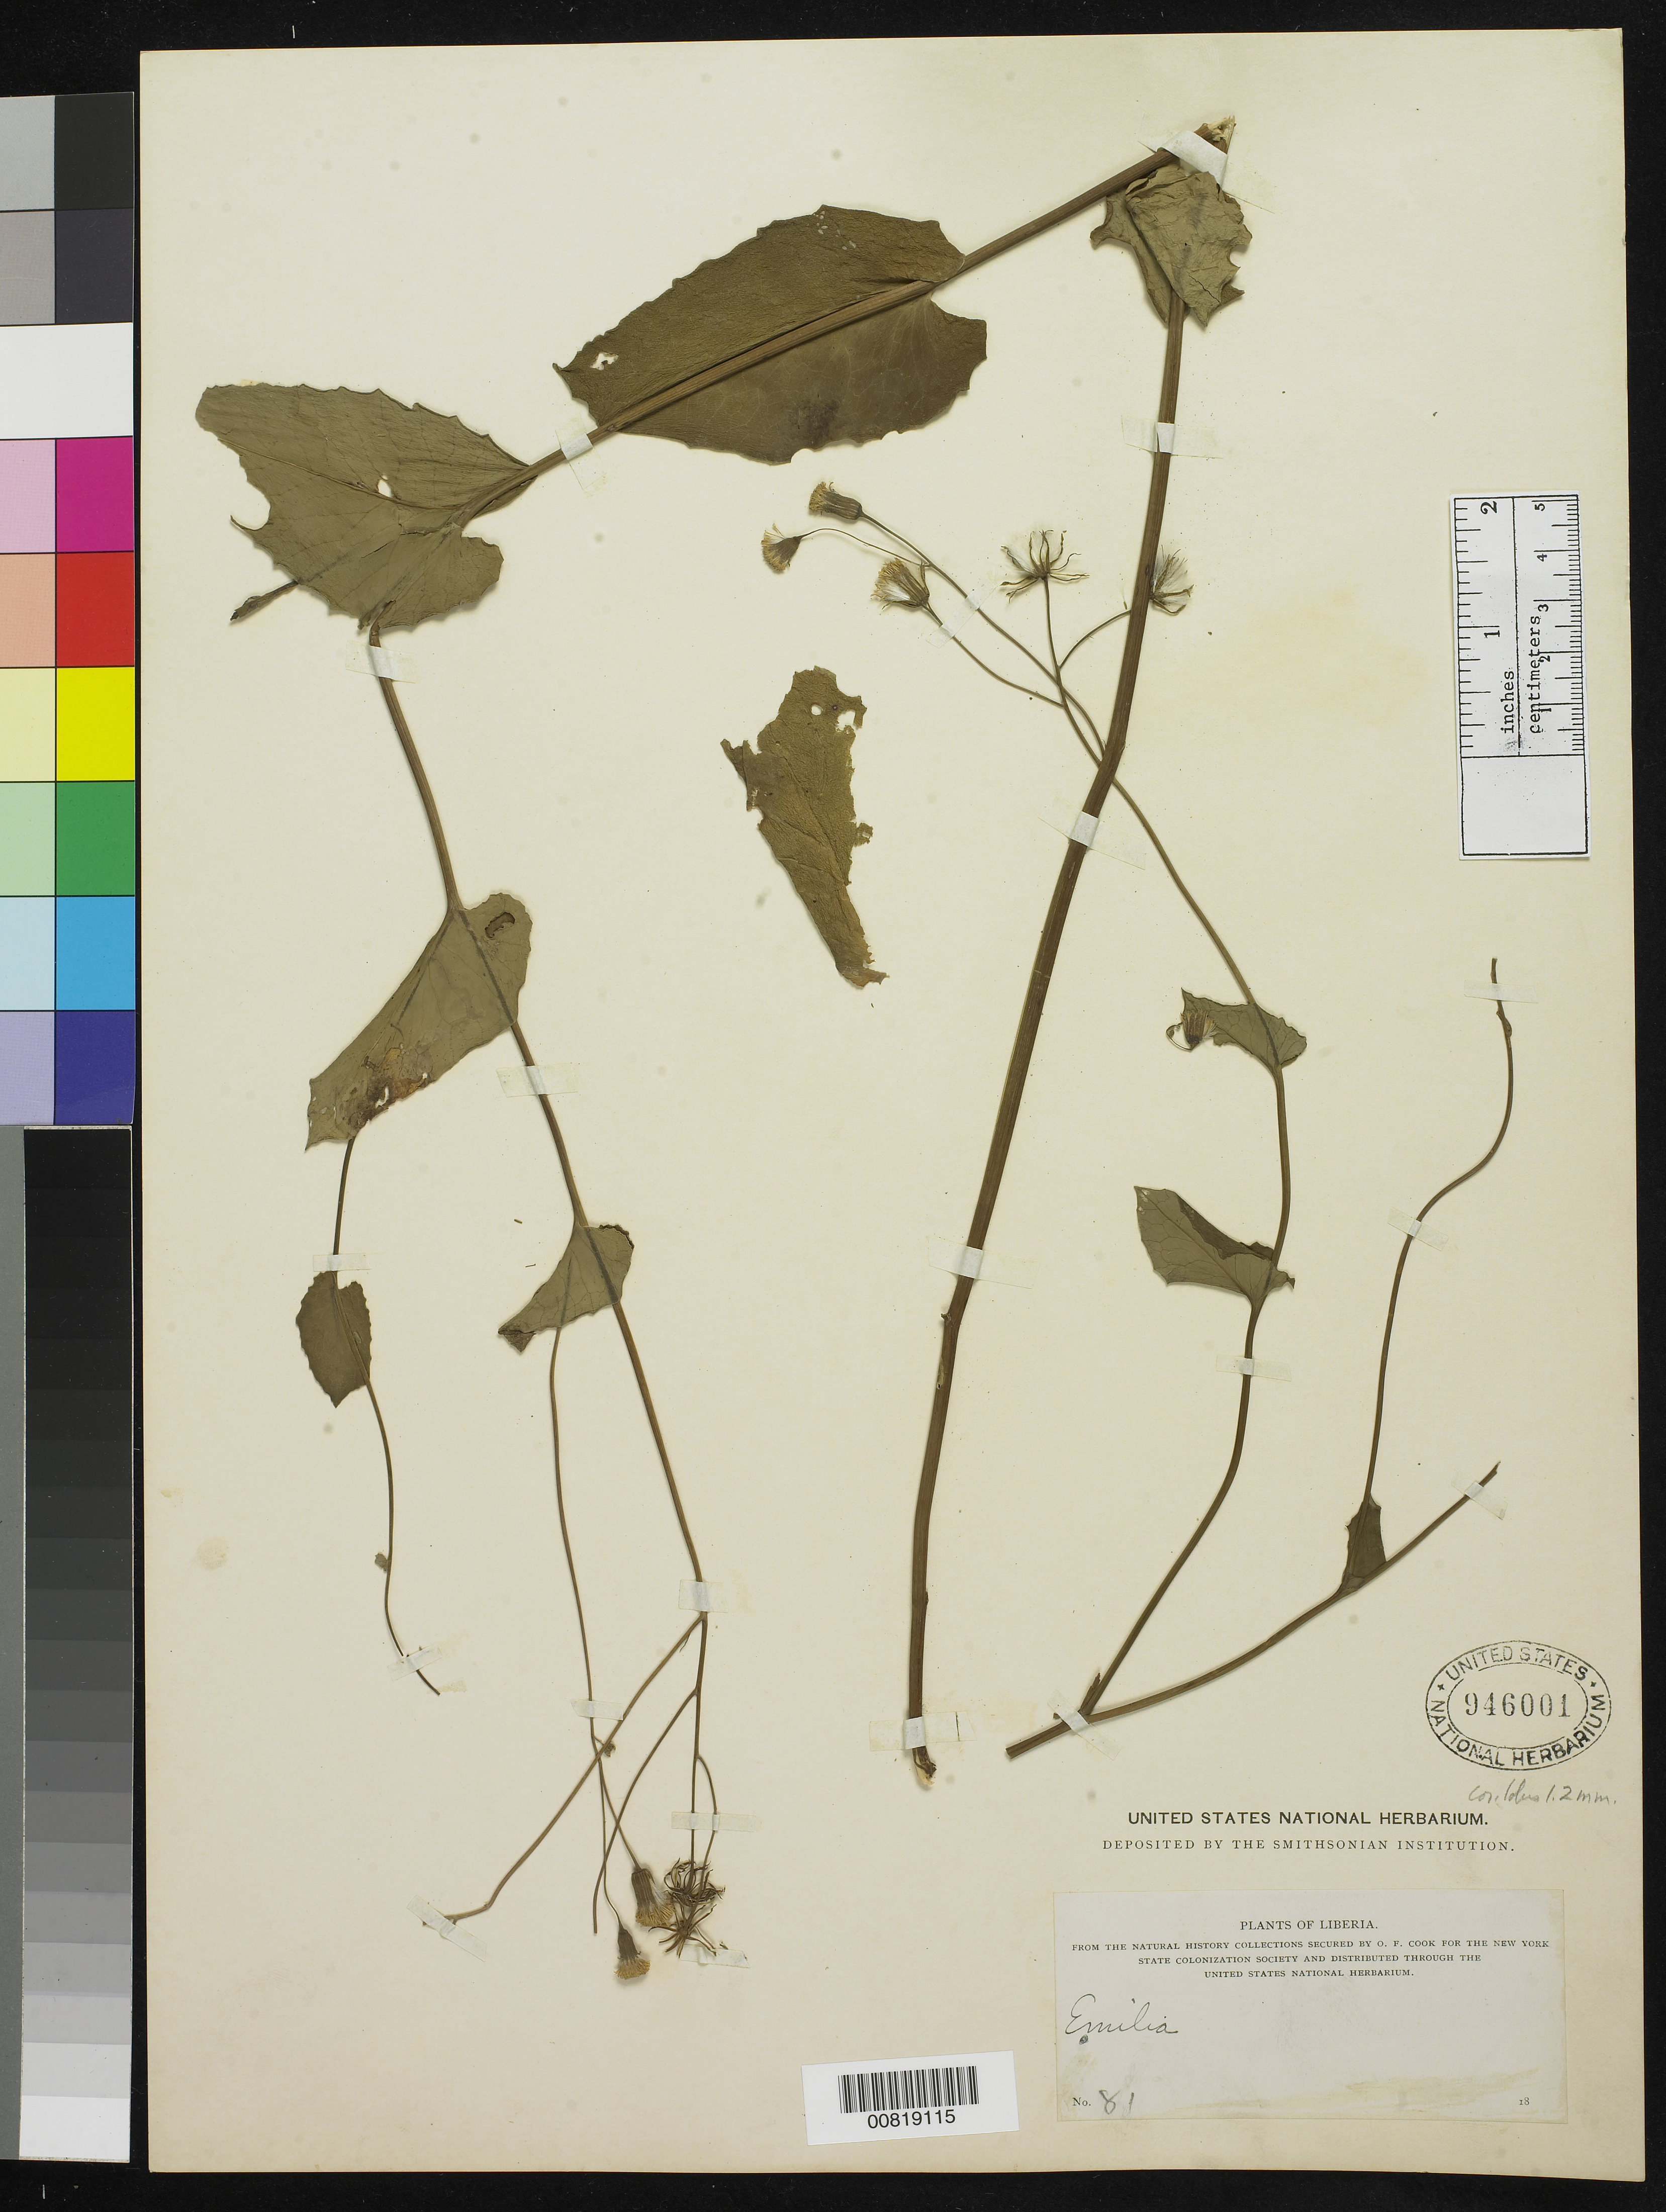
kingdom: Plantae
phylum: Tracheophyta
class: Magnoliopsida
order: Asterales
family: Asteraceae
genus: Emilia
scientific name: Emilia coccinea (Sims) Sweet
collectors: O. F. Cook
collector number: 81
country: Liberia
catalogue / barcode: US 946001